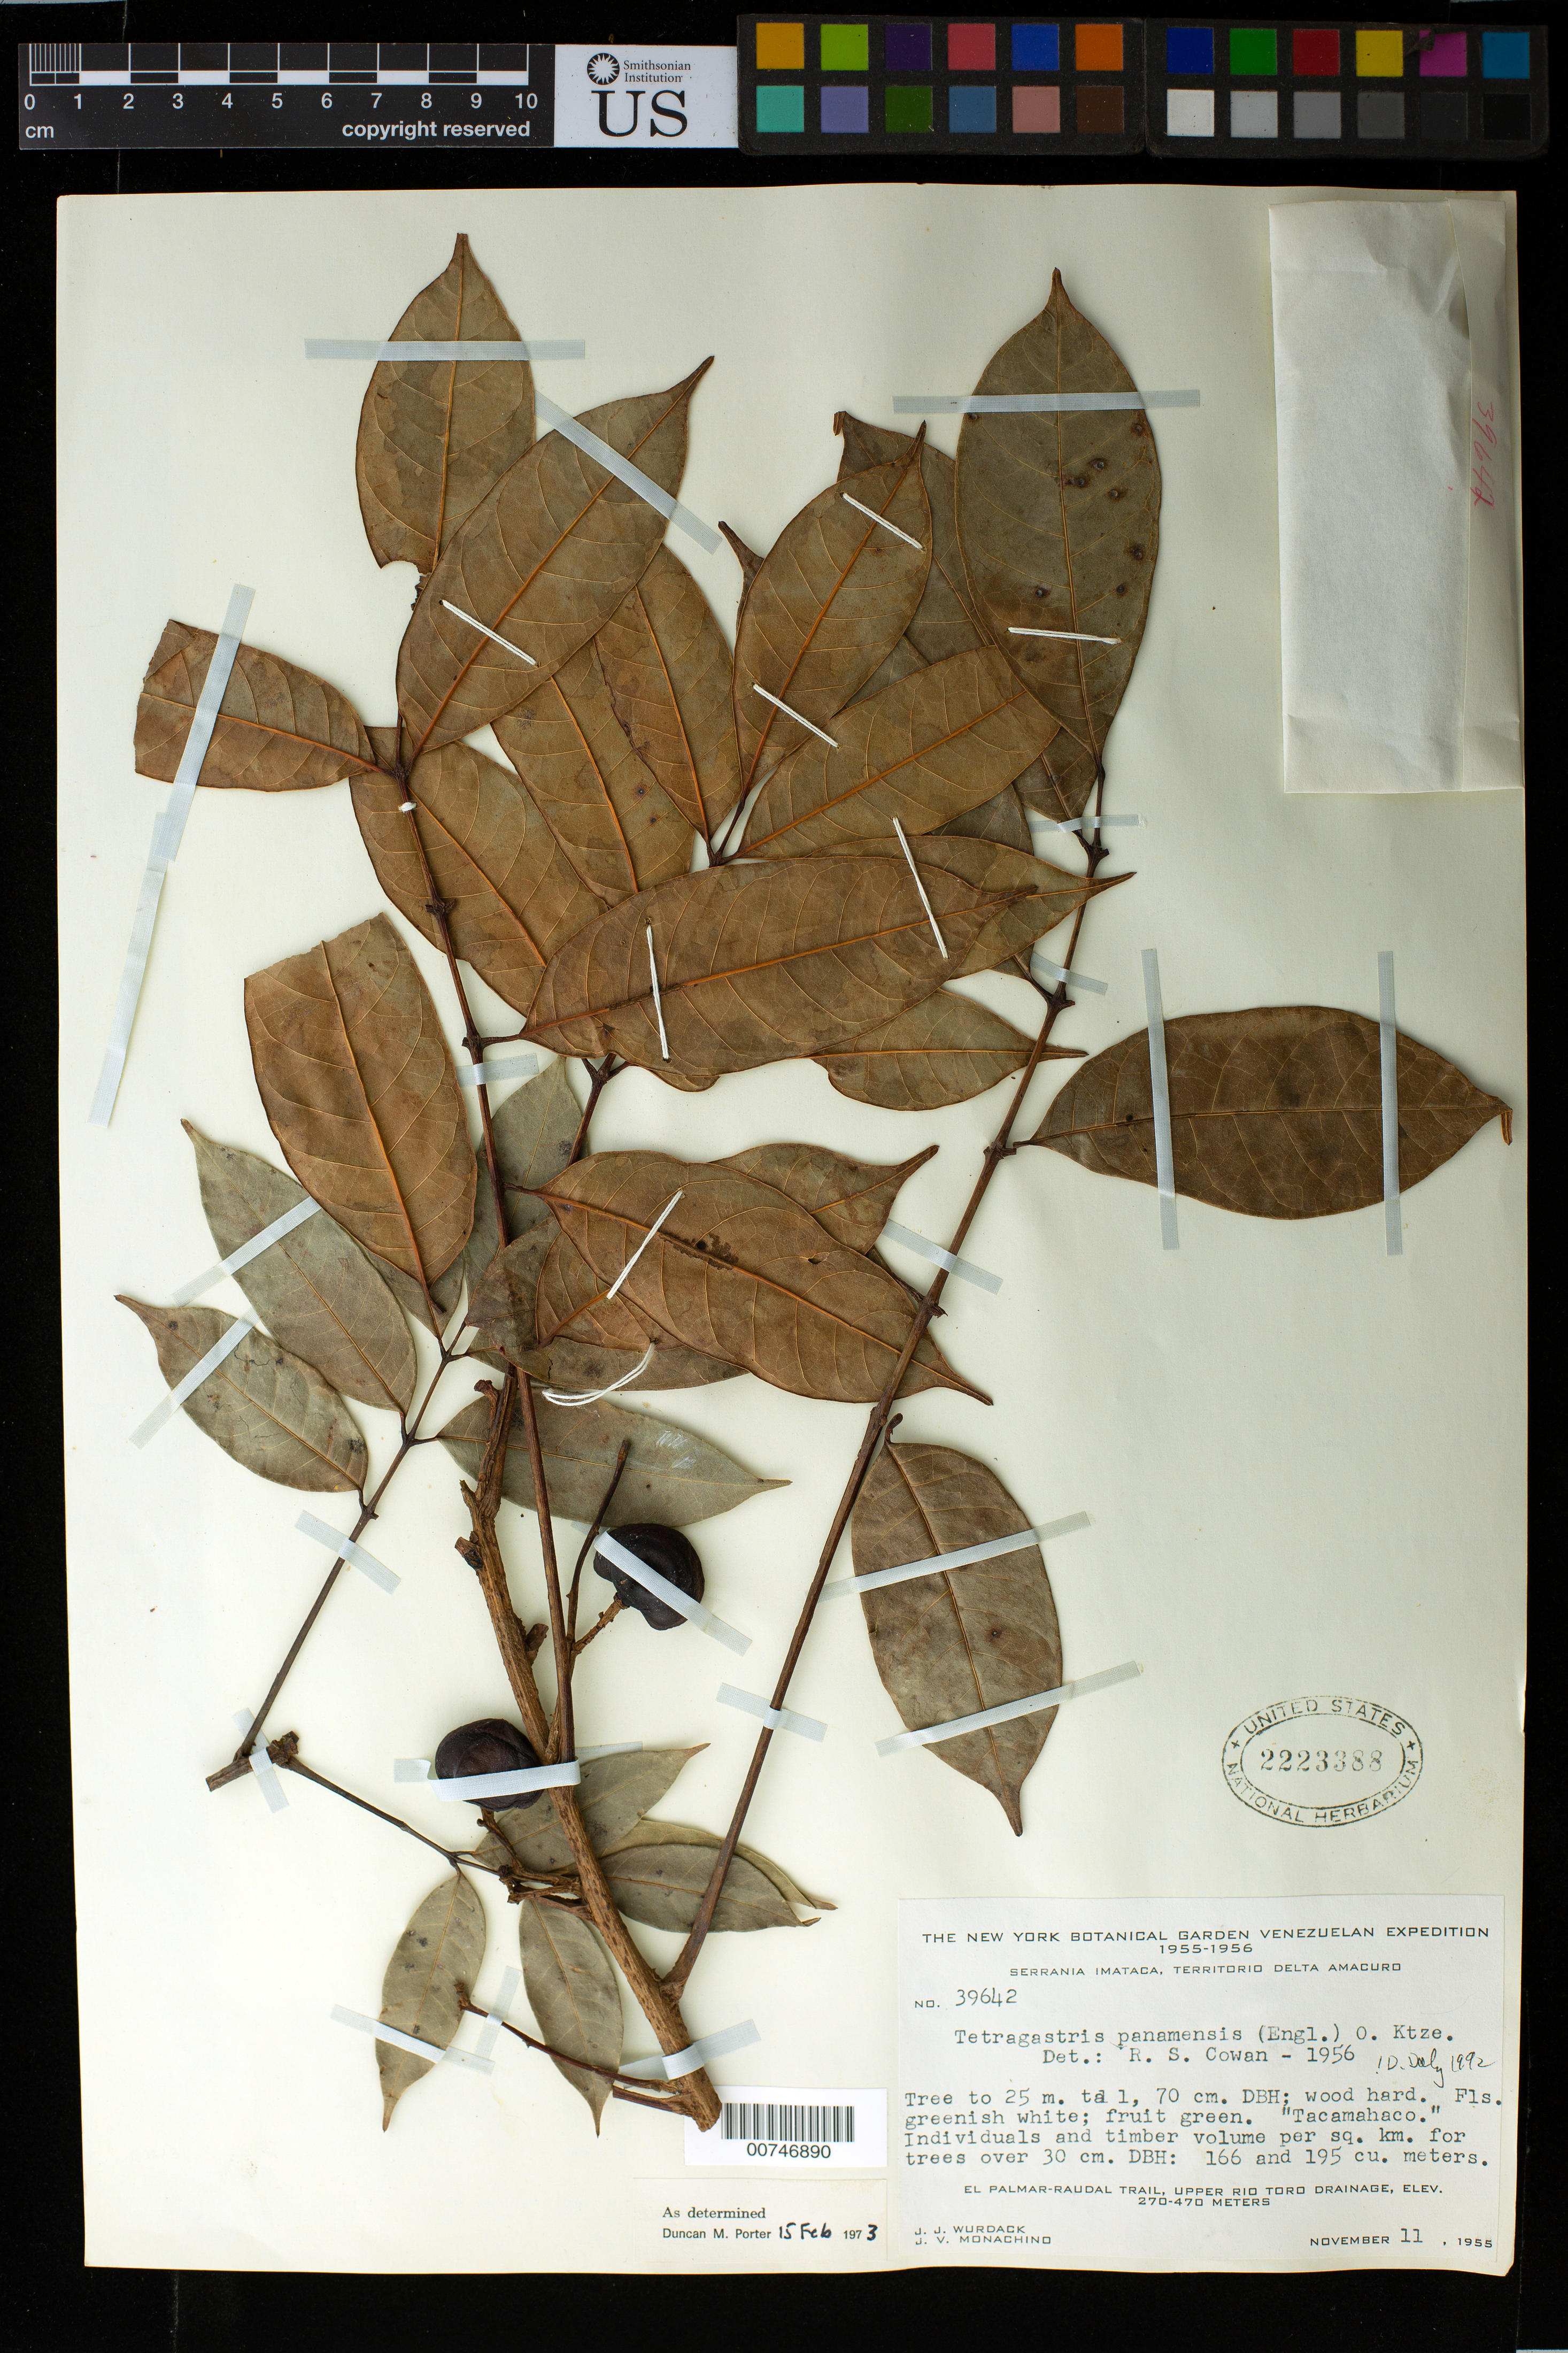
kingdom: Plantae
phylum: Tracheophyta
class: Magnoliopsida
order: Sapindales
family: Burseraceae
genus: Protium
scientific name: Protium stevensonii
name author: (Standl.) Daly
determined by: Daly, Douglas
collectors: J. J. Wurdack & J. V. Monachino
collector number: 39642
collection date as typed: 11-Nov-55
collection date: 1955-11-11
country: Venezuela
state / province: Delta Amacuro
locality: Serrania Imataca, El Palmar-Raudal Trail, upper Río Toro drainage; 10 km S of Cerro Muerto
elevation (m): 270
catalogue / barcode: US 2223388